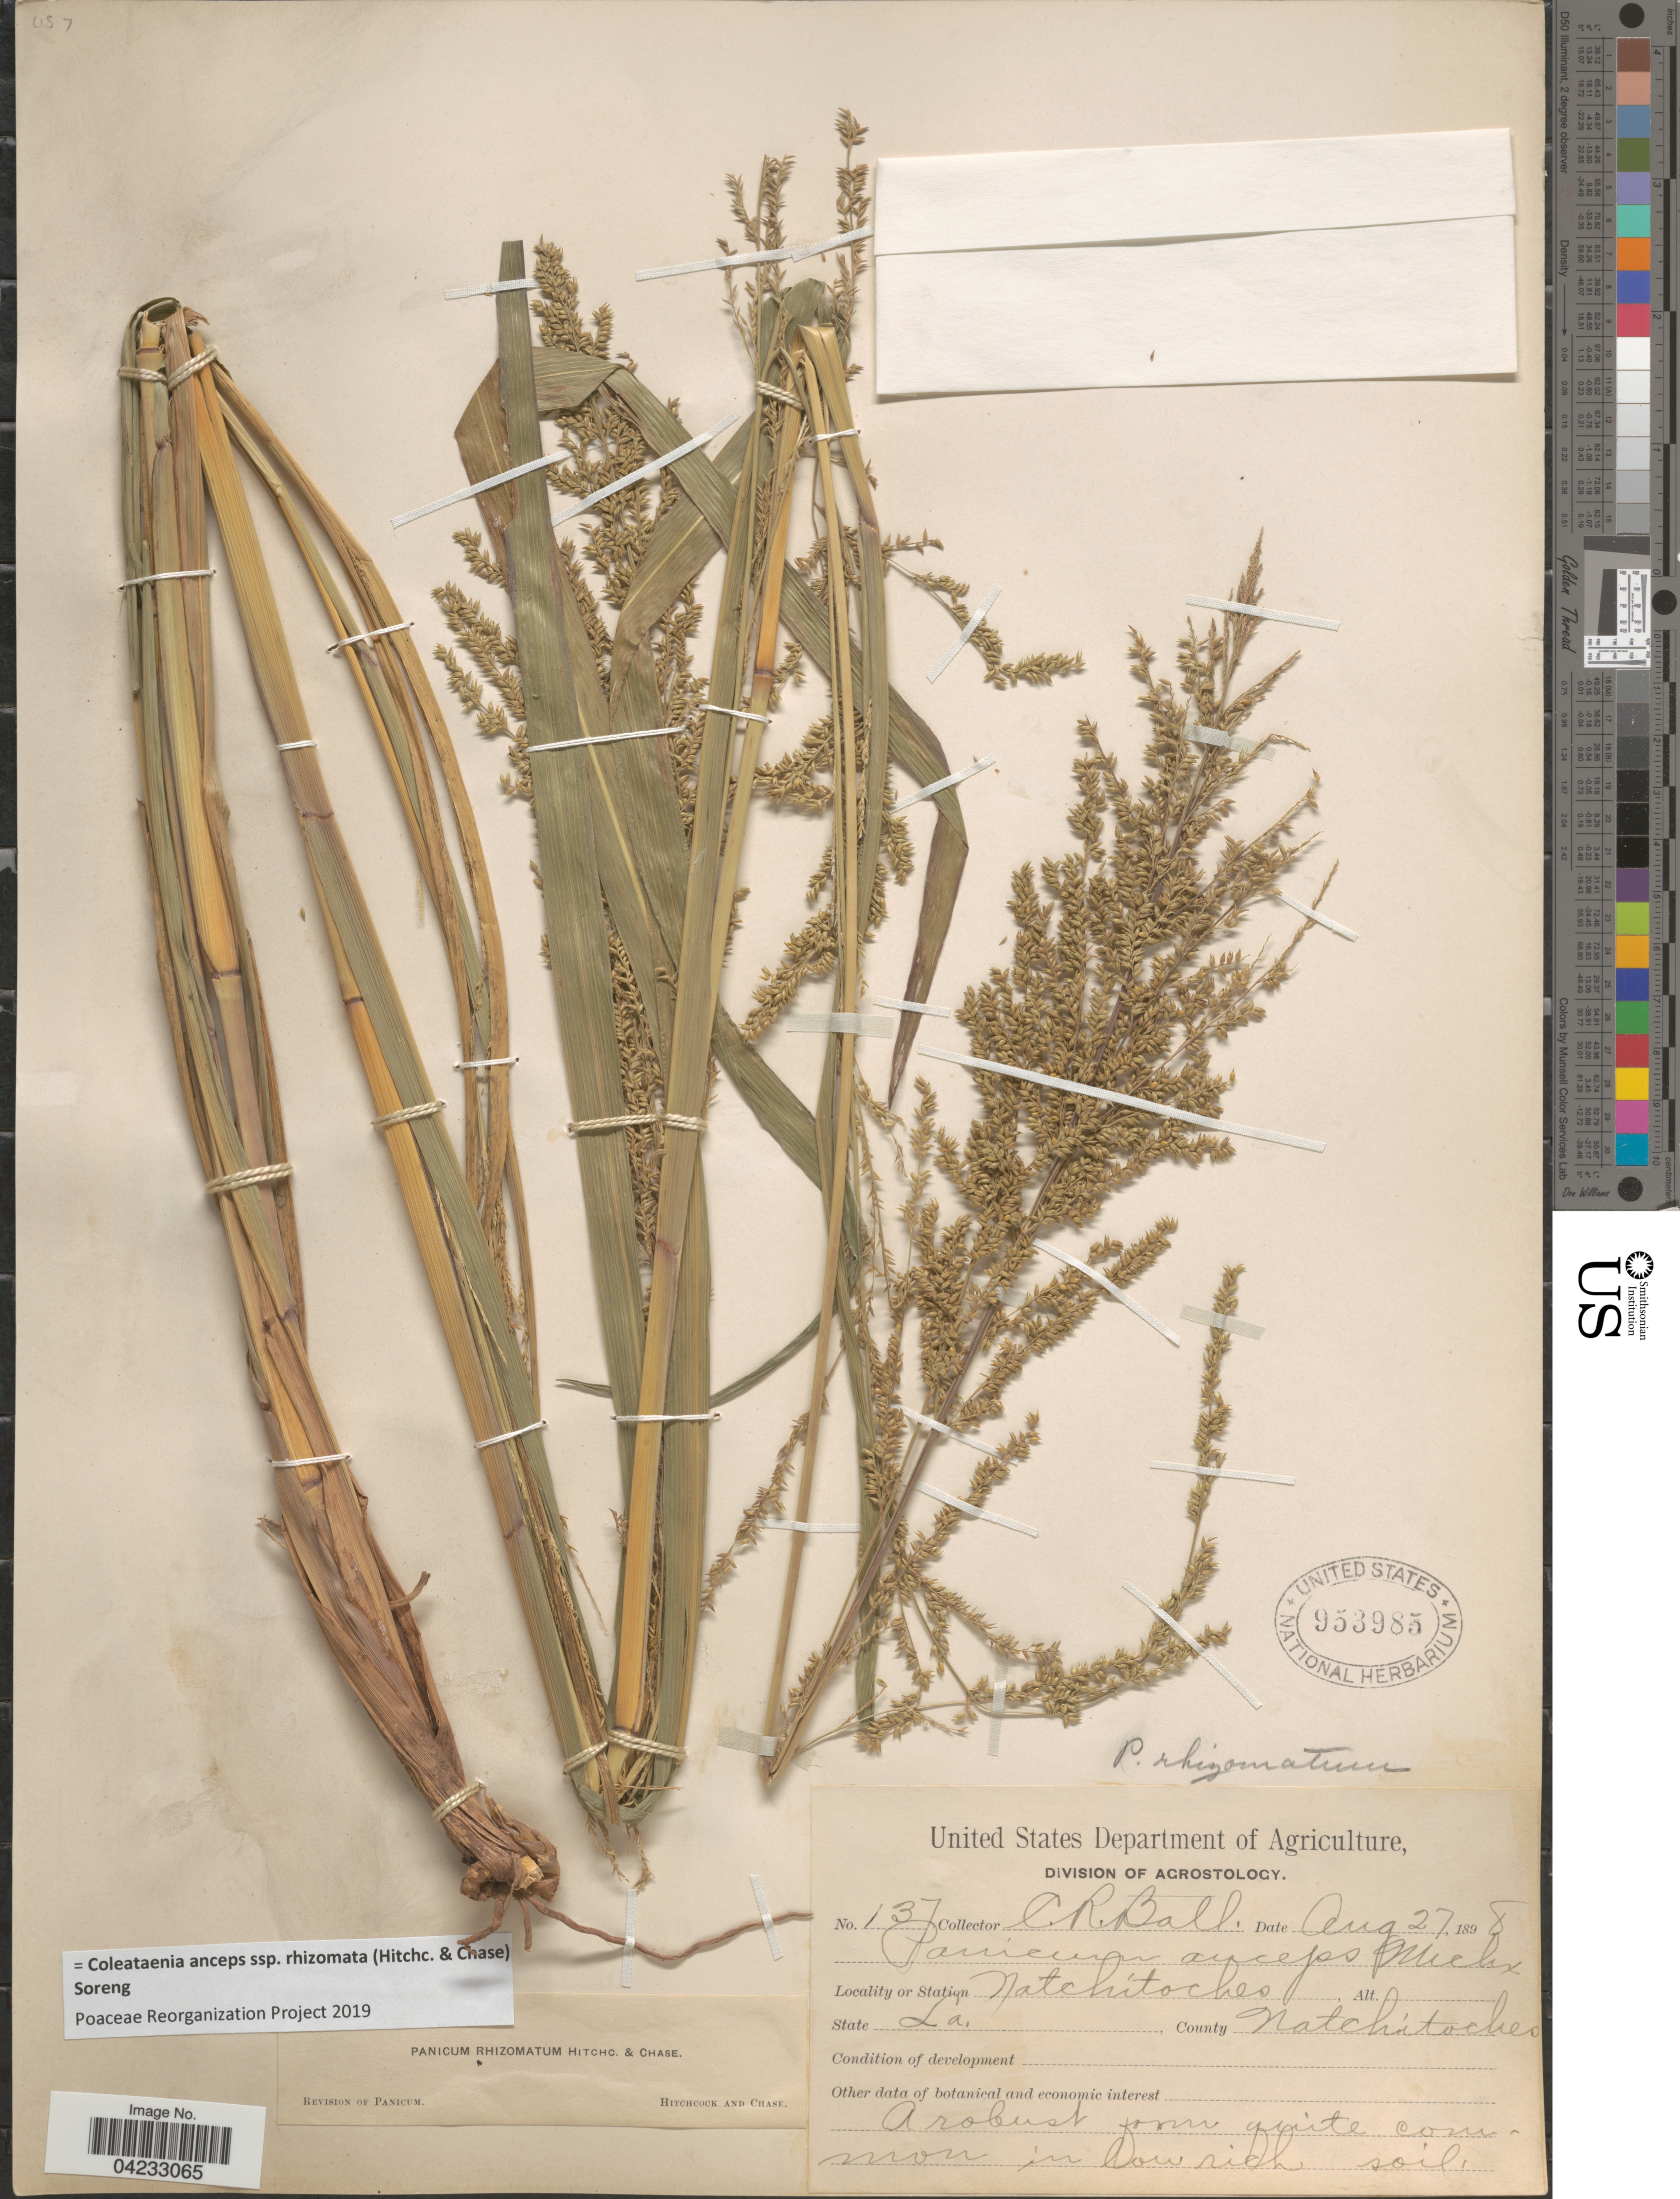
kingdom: Plantae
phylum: Tracheophyta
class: Liliopsida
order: Poales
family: Poaceae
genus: Coleataenia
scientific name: Coleataenia anceps subsp. rhizomata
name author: (Hitchc. & Chase) Soreng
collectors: C. R. Ball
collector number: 137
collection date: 1898-08-27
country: United States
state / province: Louisiana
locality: Natchitoches. County Natchitoches.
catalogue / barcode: US 953985